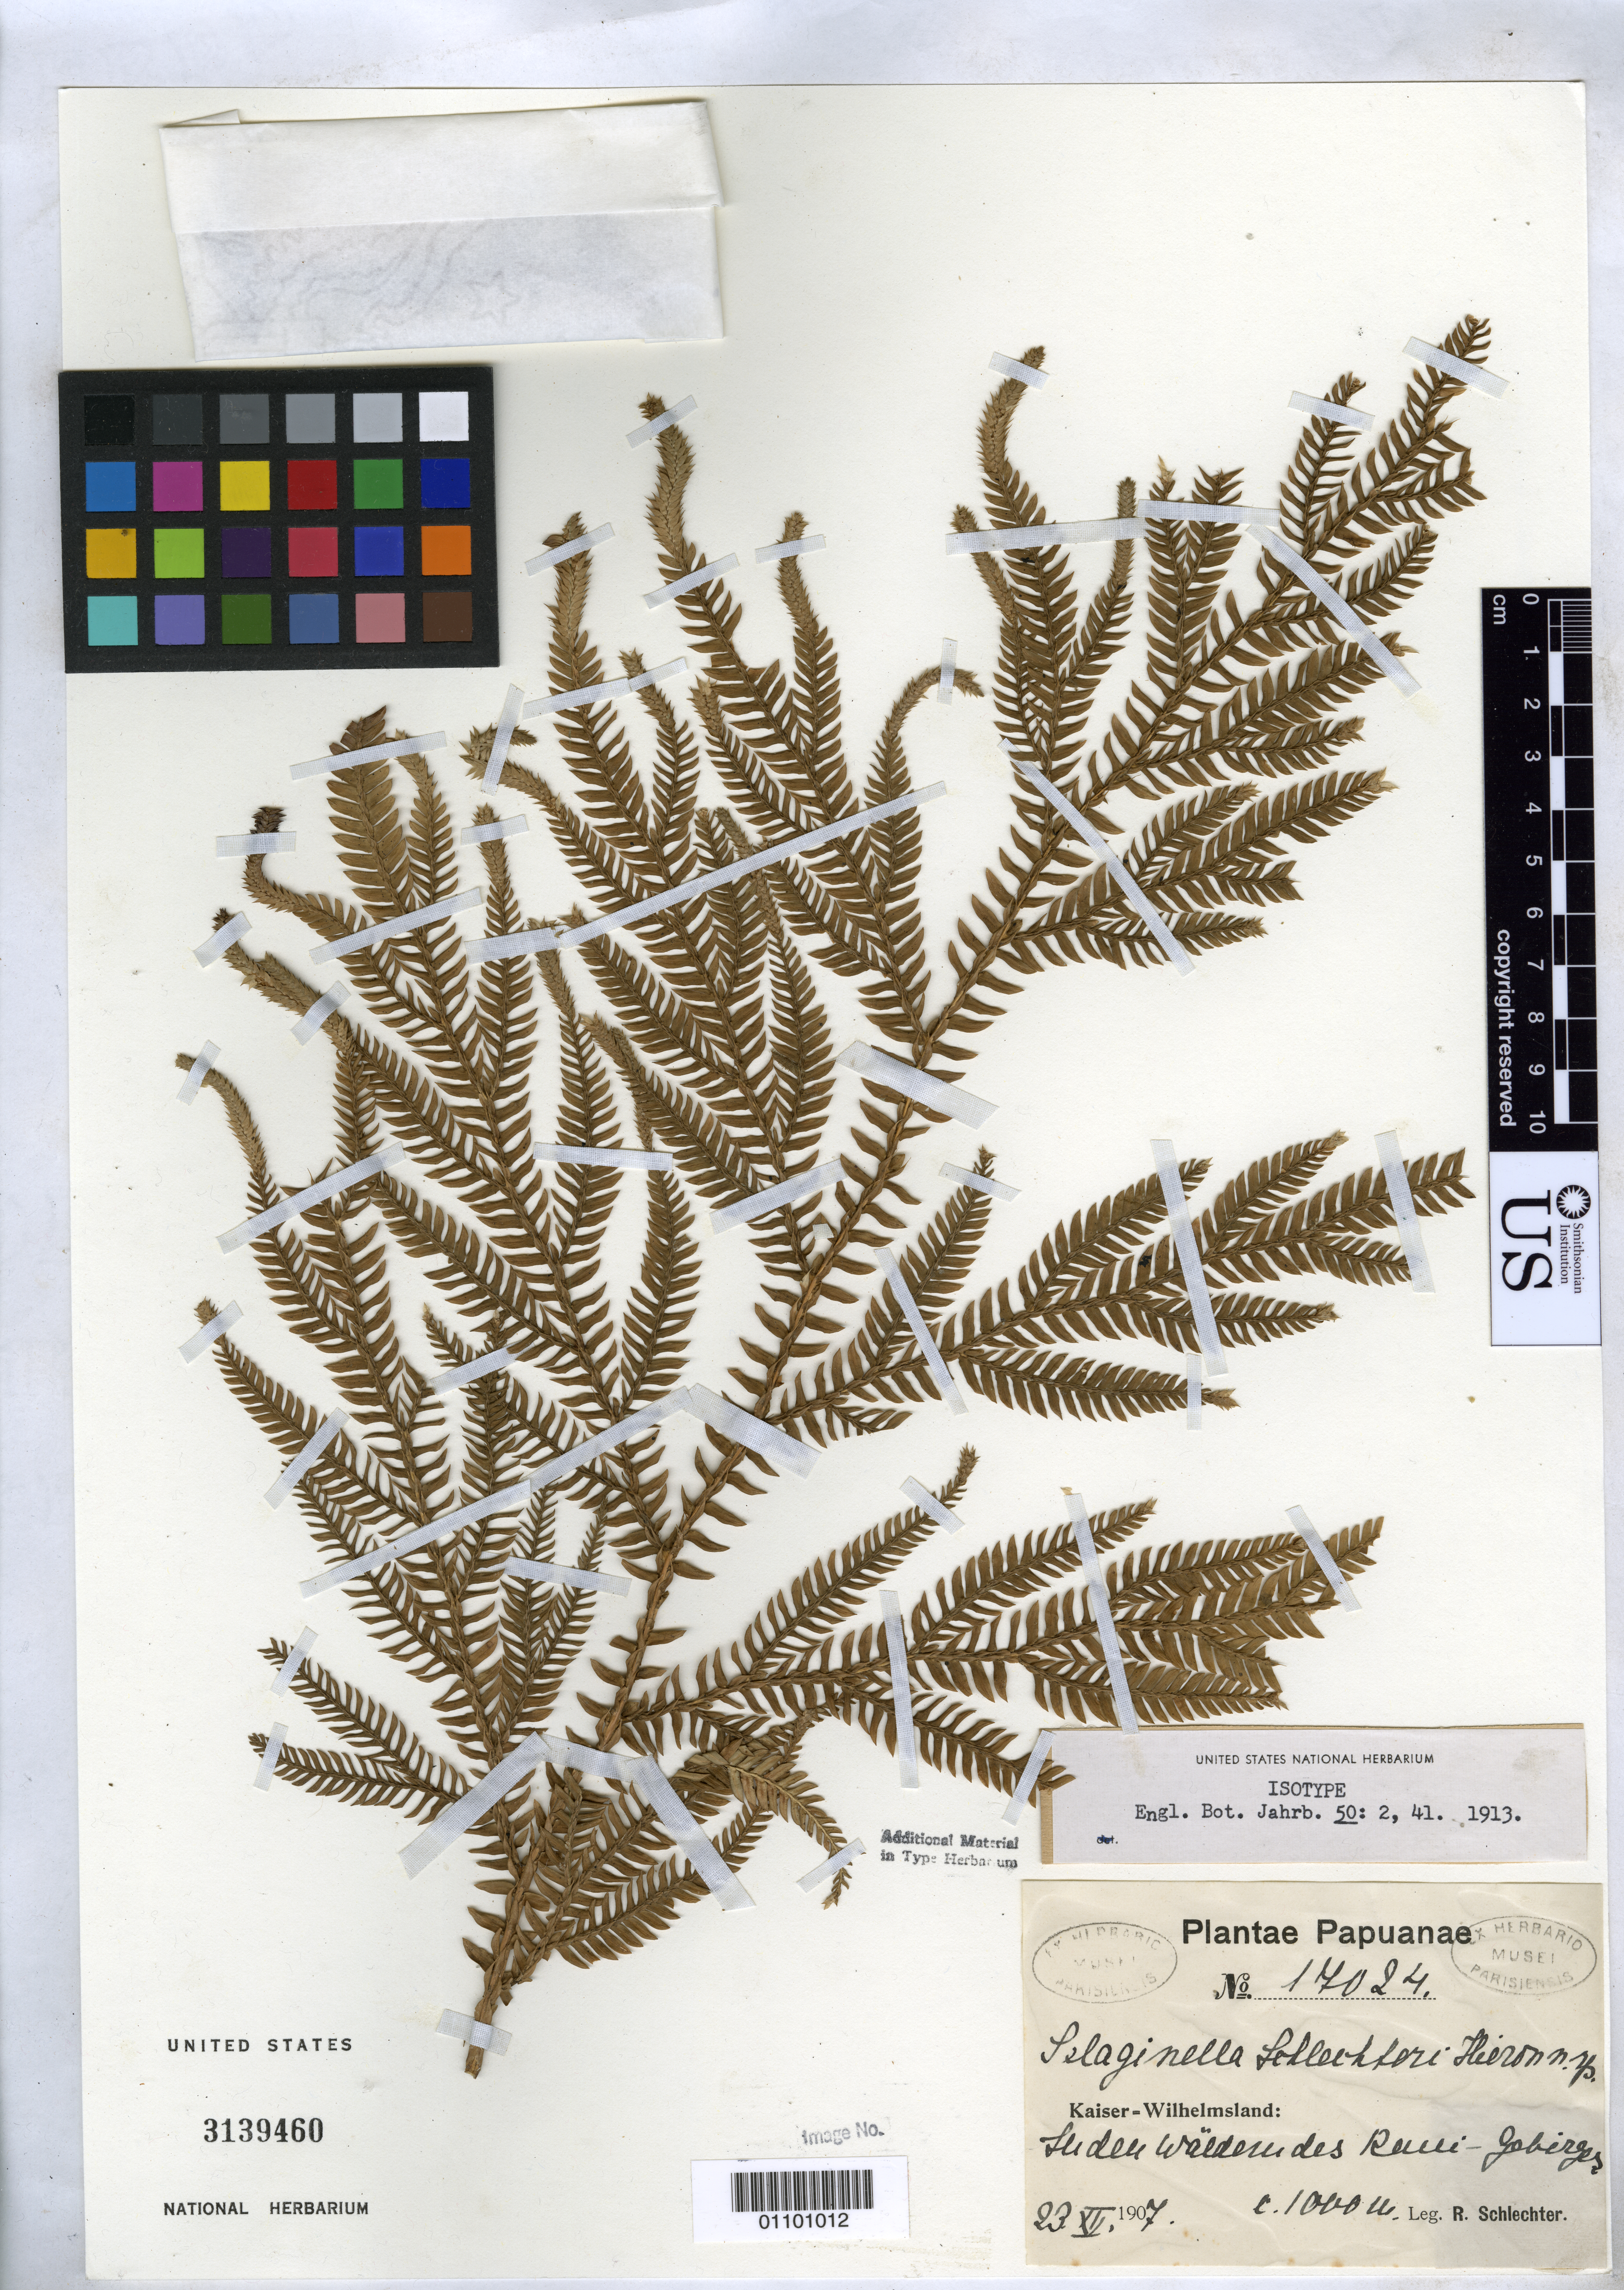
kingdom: Plantae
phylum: Tracheophyta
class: Lycopodiopsida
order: Selaginellales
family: Selaginellaceae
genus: Selaginella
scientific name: Selaginella schlechteri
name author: Hieron. in Lauterb.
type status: Isotype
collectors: F. R. R. Schlechter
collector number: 17024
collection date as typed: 23 Dec 1907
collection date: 1907-12-23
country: Papua New Guinea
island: New Guinea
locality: Kaiser- Wilhelmsland, in den Waldern des Kani-gebirge.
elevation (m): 1000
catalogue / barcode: US 3139460